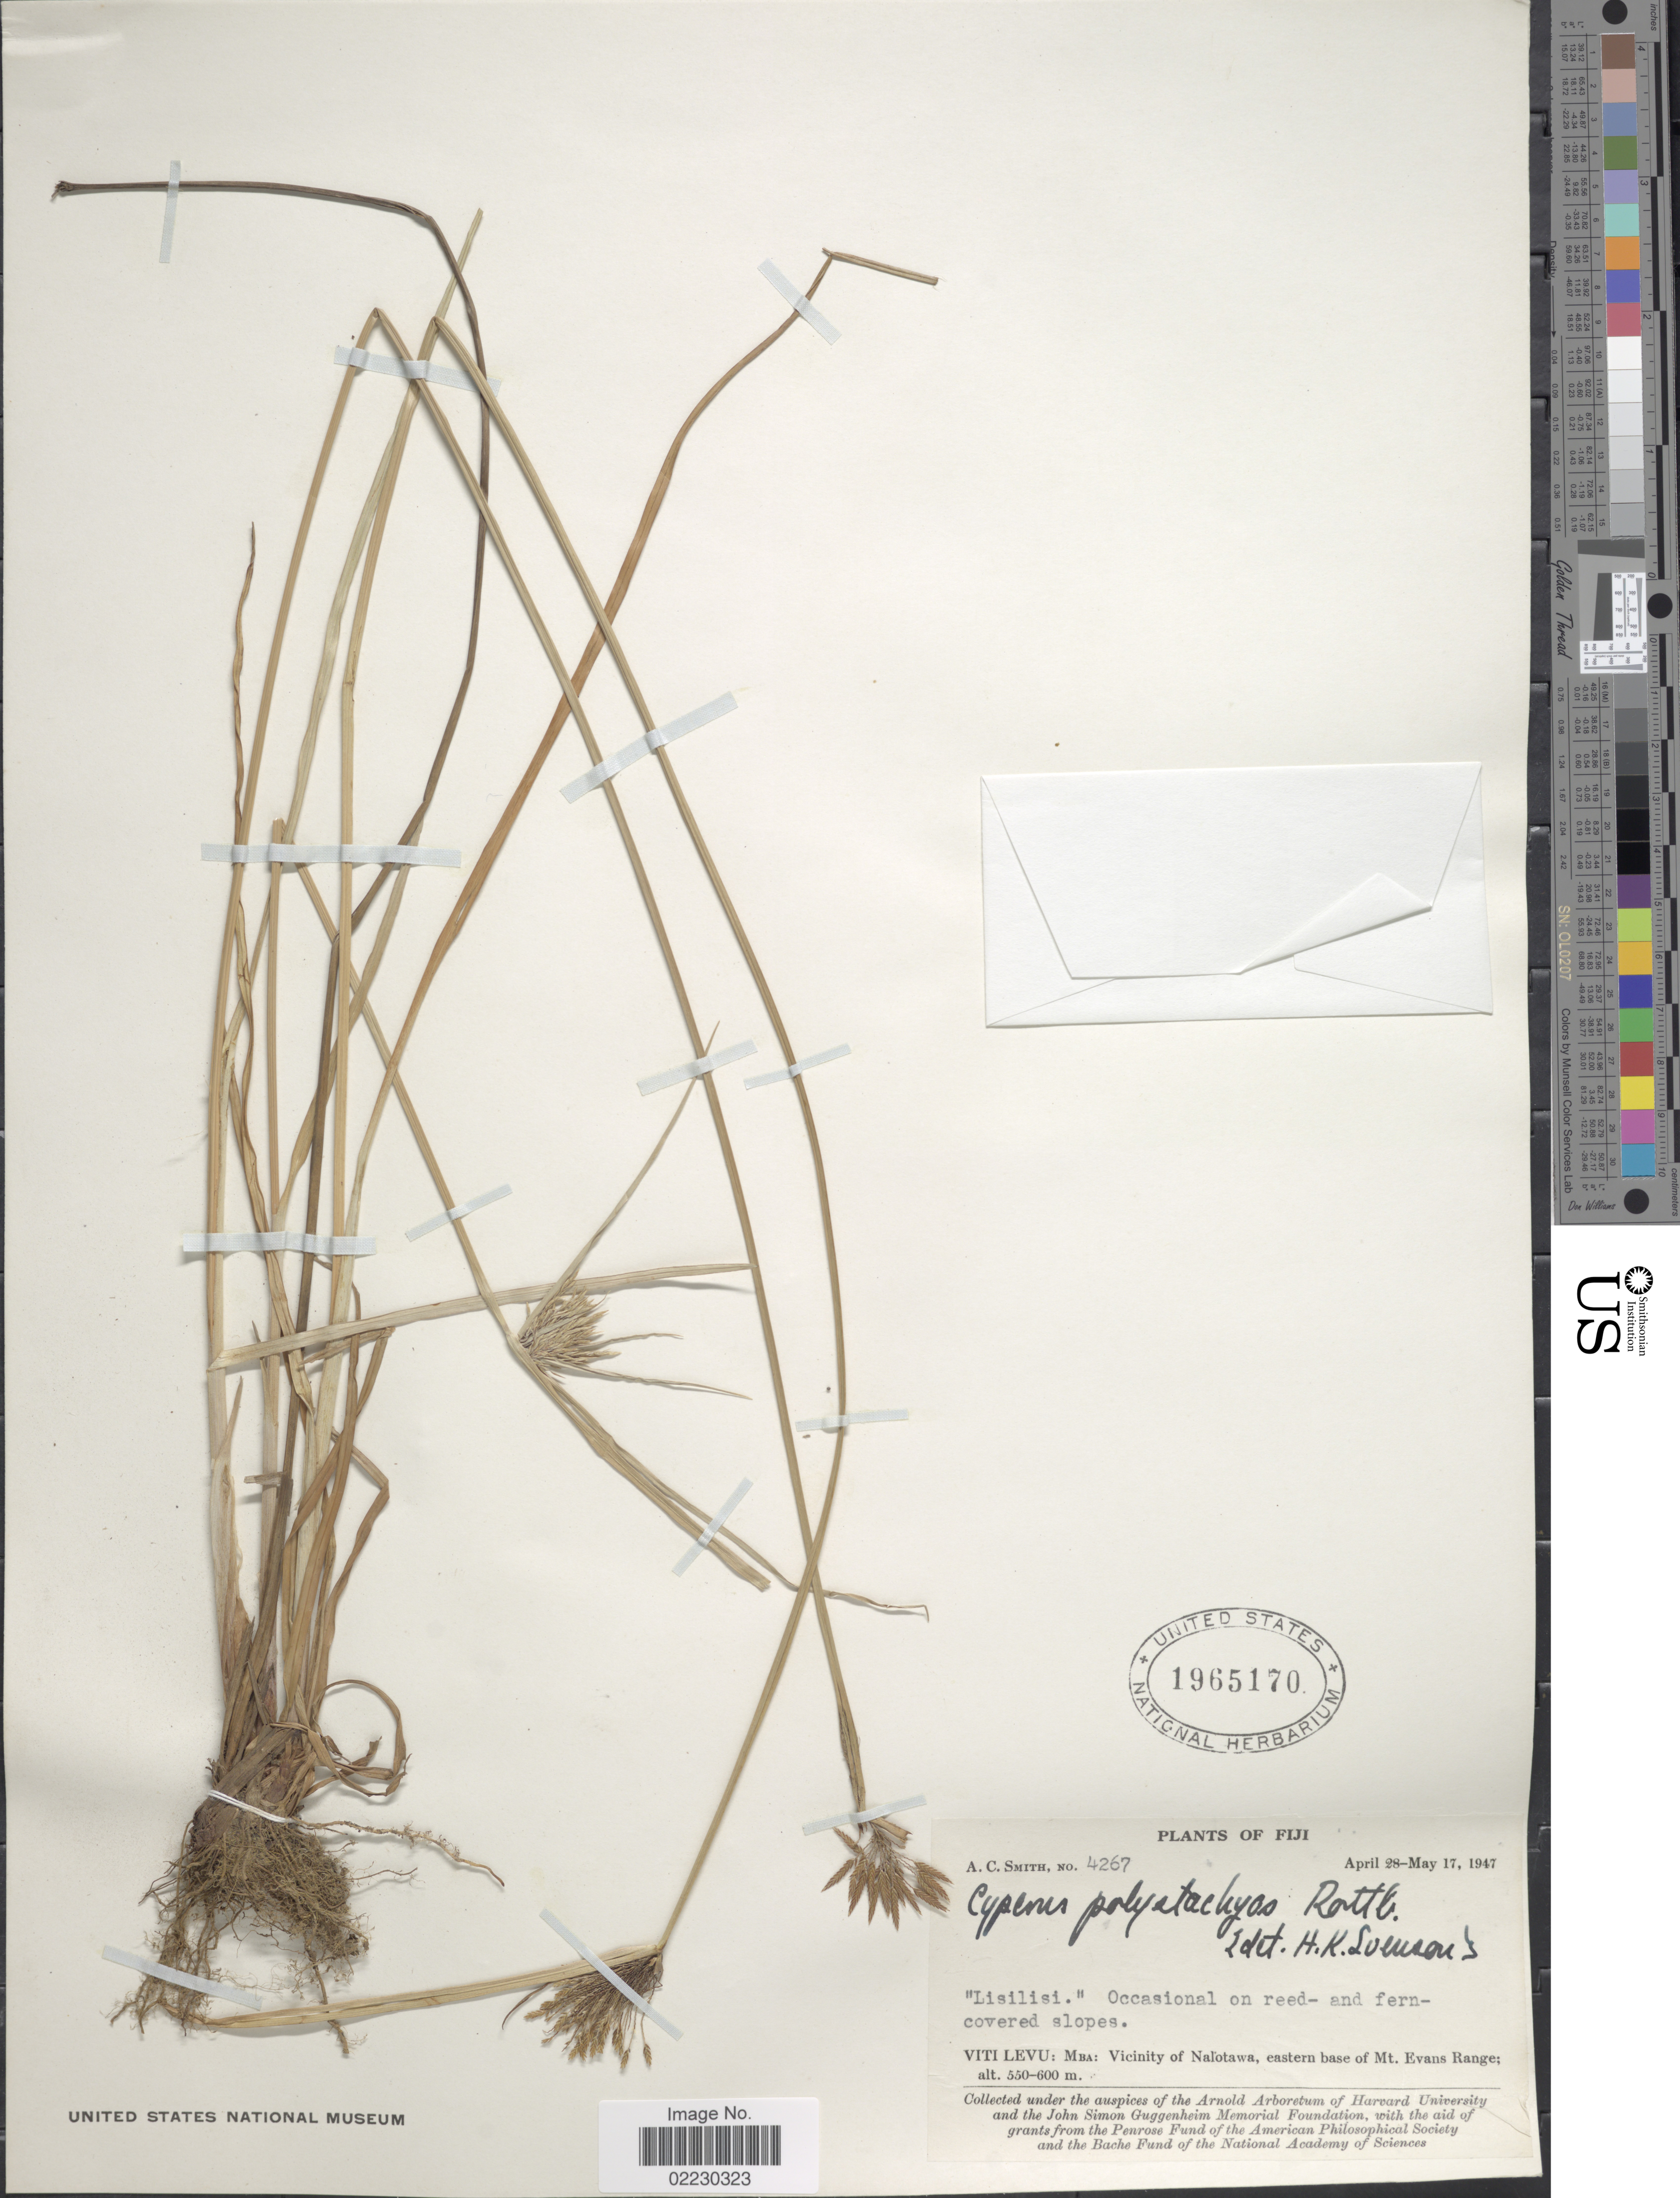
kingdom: Plantae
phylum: Tracheophyta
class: Liliopsida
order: Poales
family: Cyperaceae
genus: Cyperus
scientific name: Cyperus polystachyos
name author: Rottb.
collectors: A. C. Smith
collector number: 4267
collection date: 1947-04-28/1947-05-17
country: Fiji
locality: Viti Levu: Mba: Vicinity of Nalotawa, eastern base of Mt. Evans Range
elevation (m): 550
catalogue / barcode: US 1965170